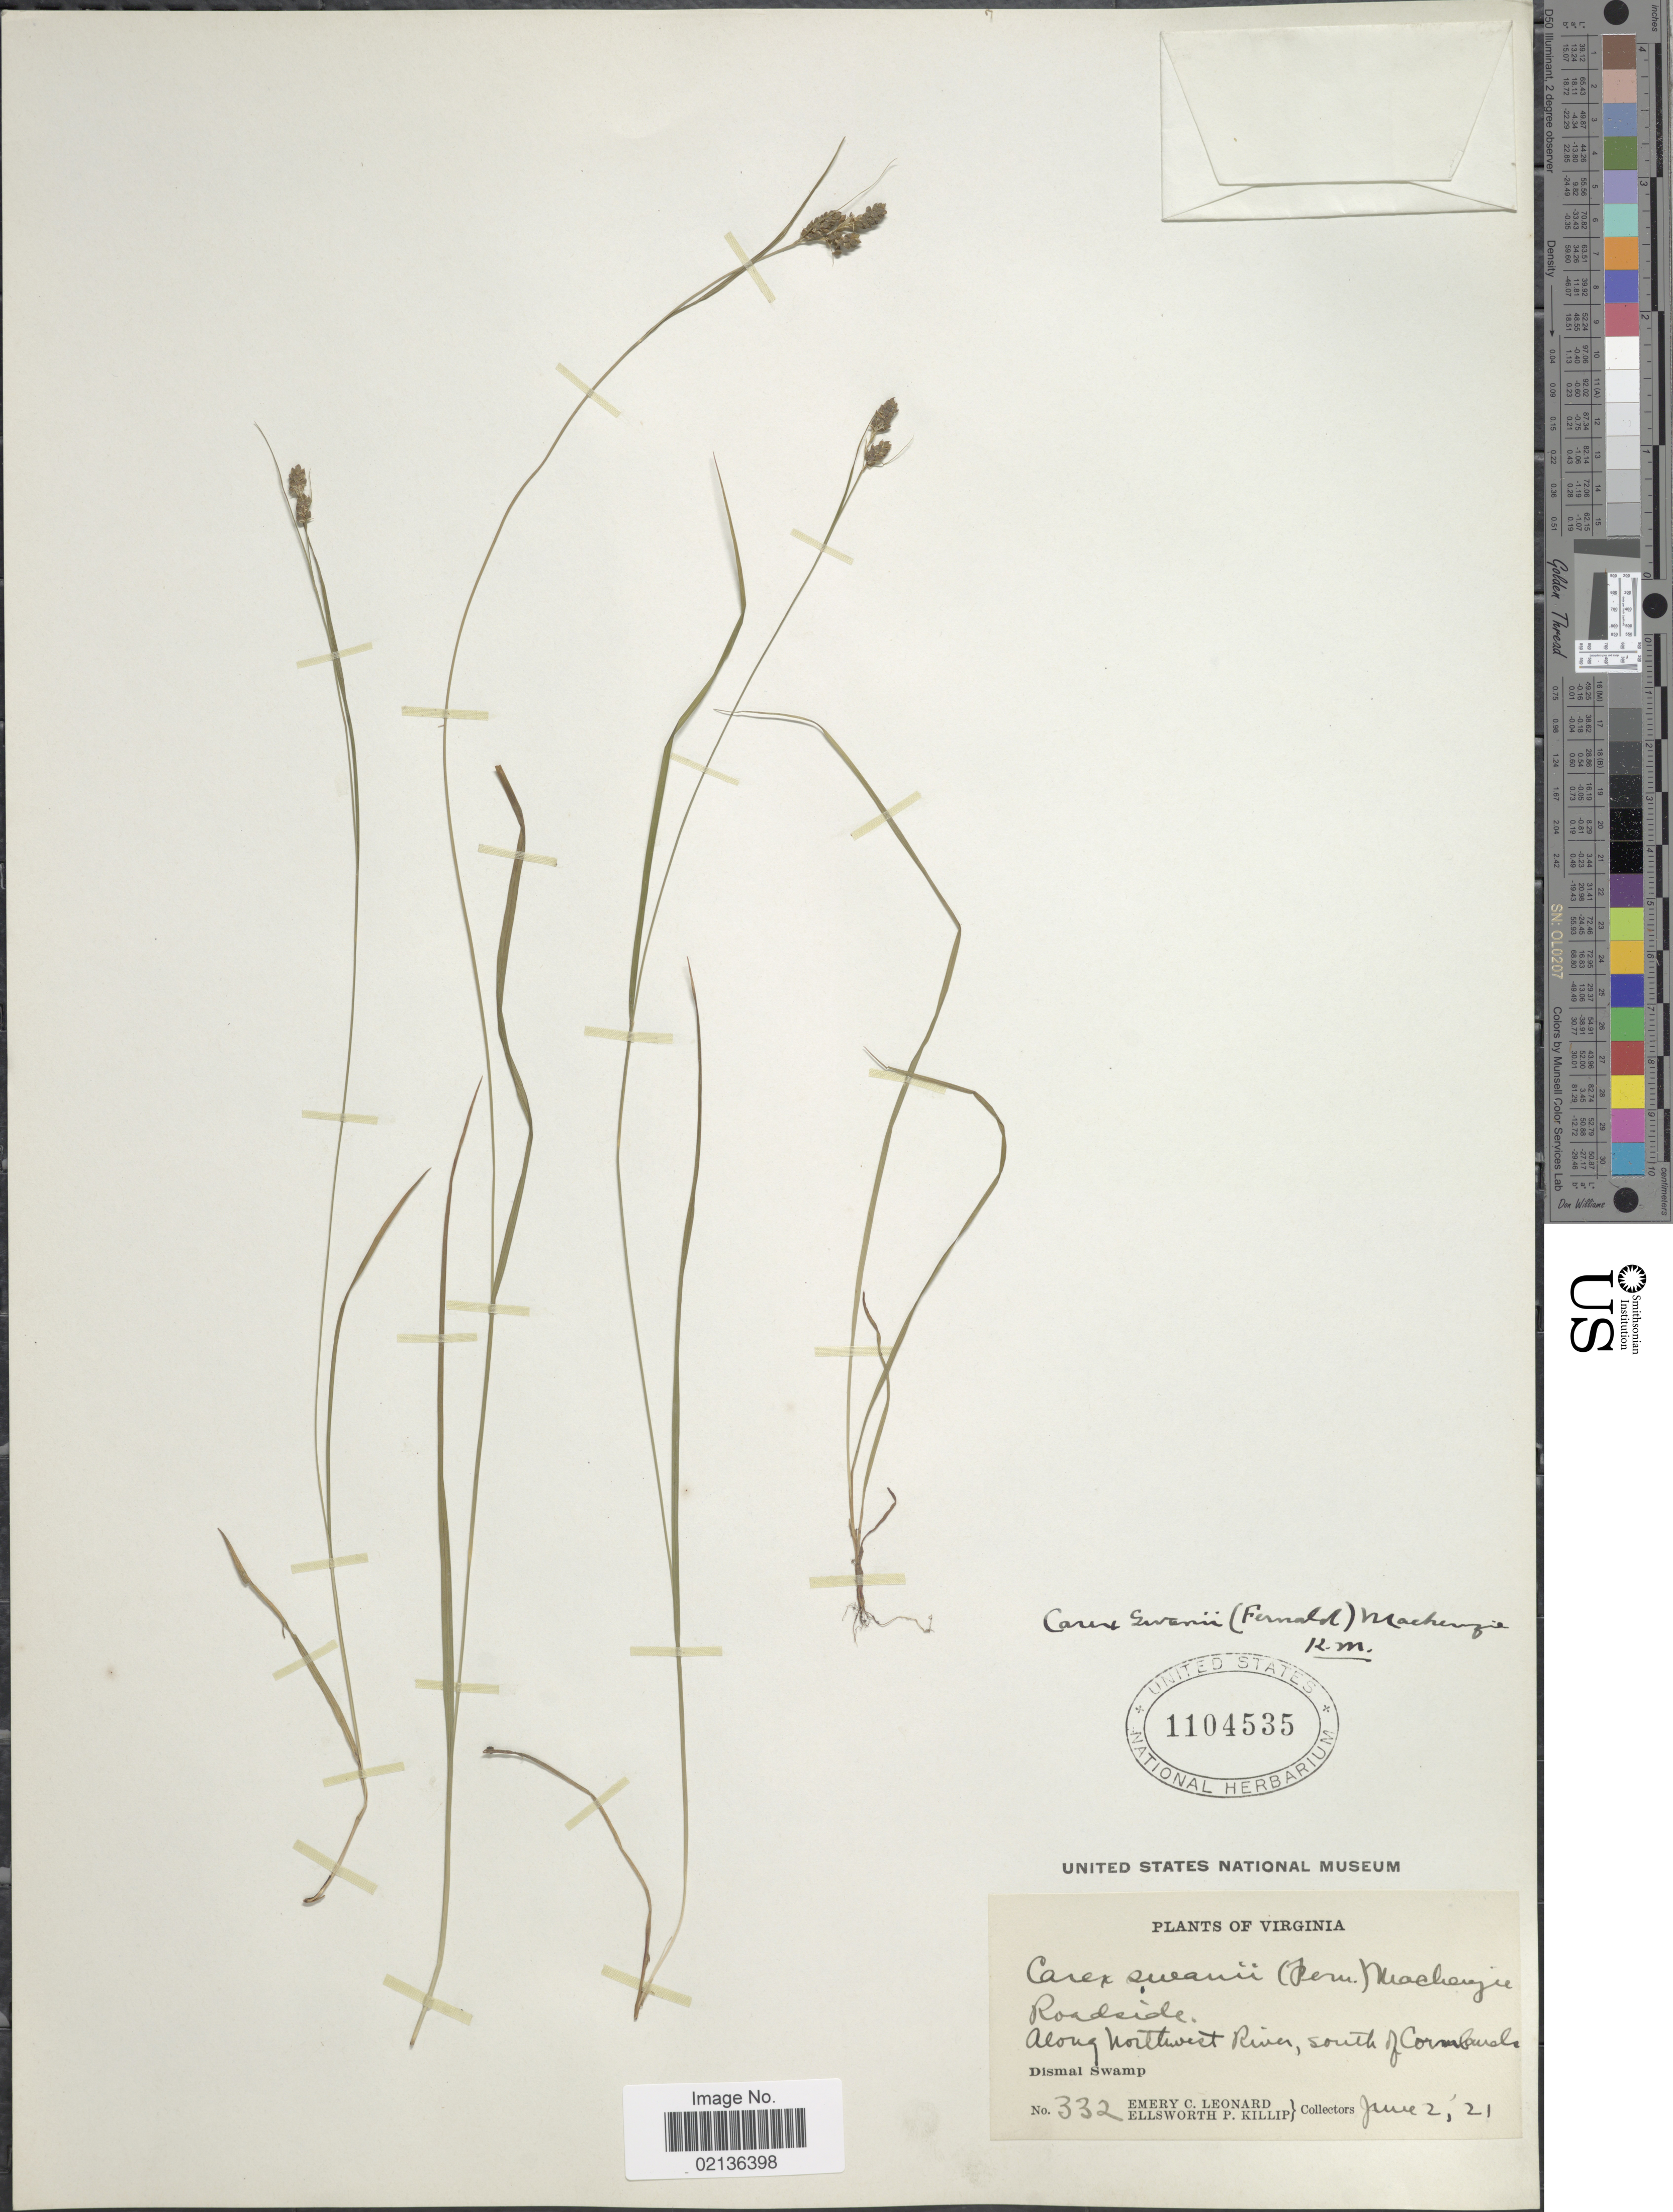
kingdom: Plantae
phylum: Tracheophyta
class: Liliopsida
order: Poales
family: Cyperaceae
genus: Carex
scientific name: Carex swanii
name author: (Fernald) Mack.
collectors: E. C. Leonard & E. P. Killip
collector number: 332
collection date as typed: Transcribed d/m/y: 2/6/21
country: United States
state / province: Virginia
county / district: City of Chesapeake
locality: Roadside, Along northwest river, S of Cornlands, Dismal Swamp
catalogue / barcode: US 1104535